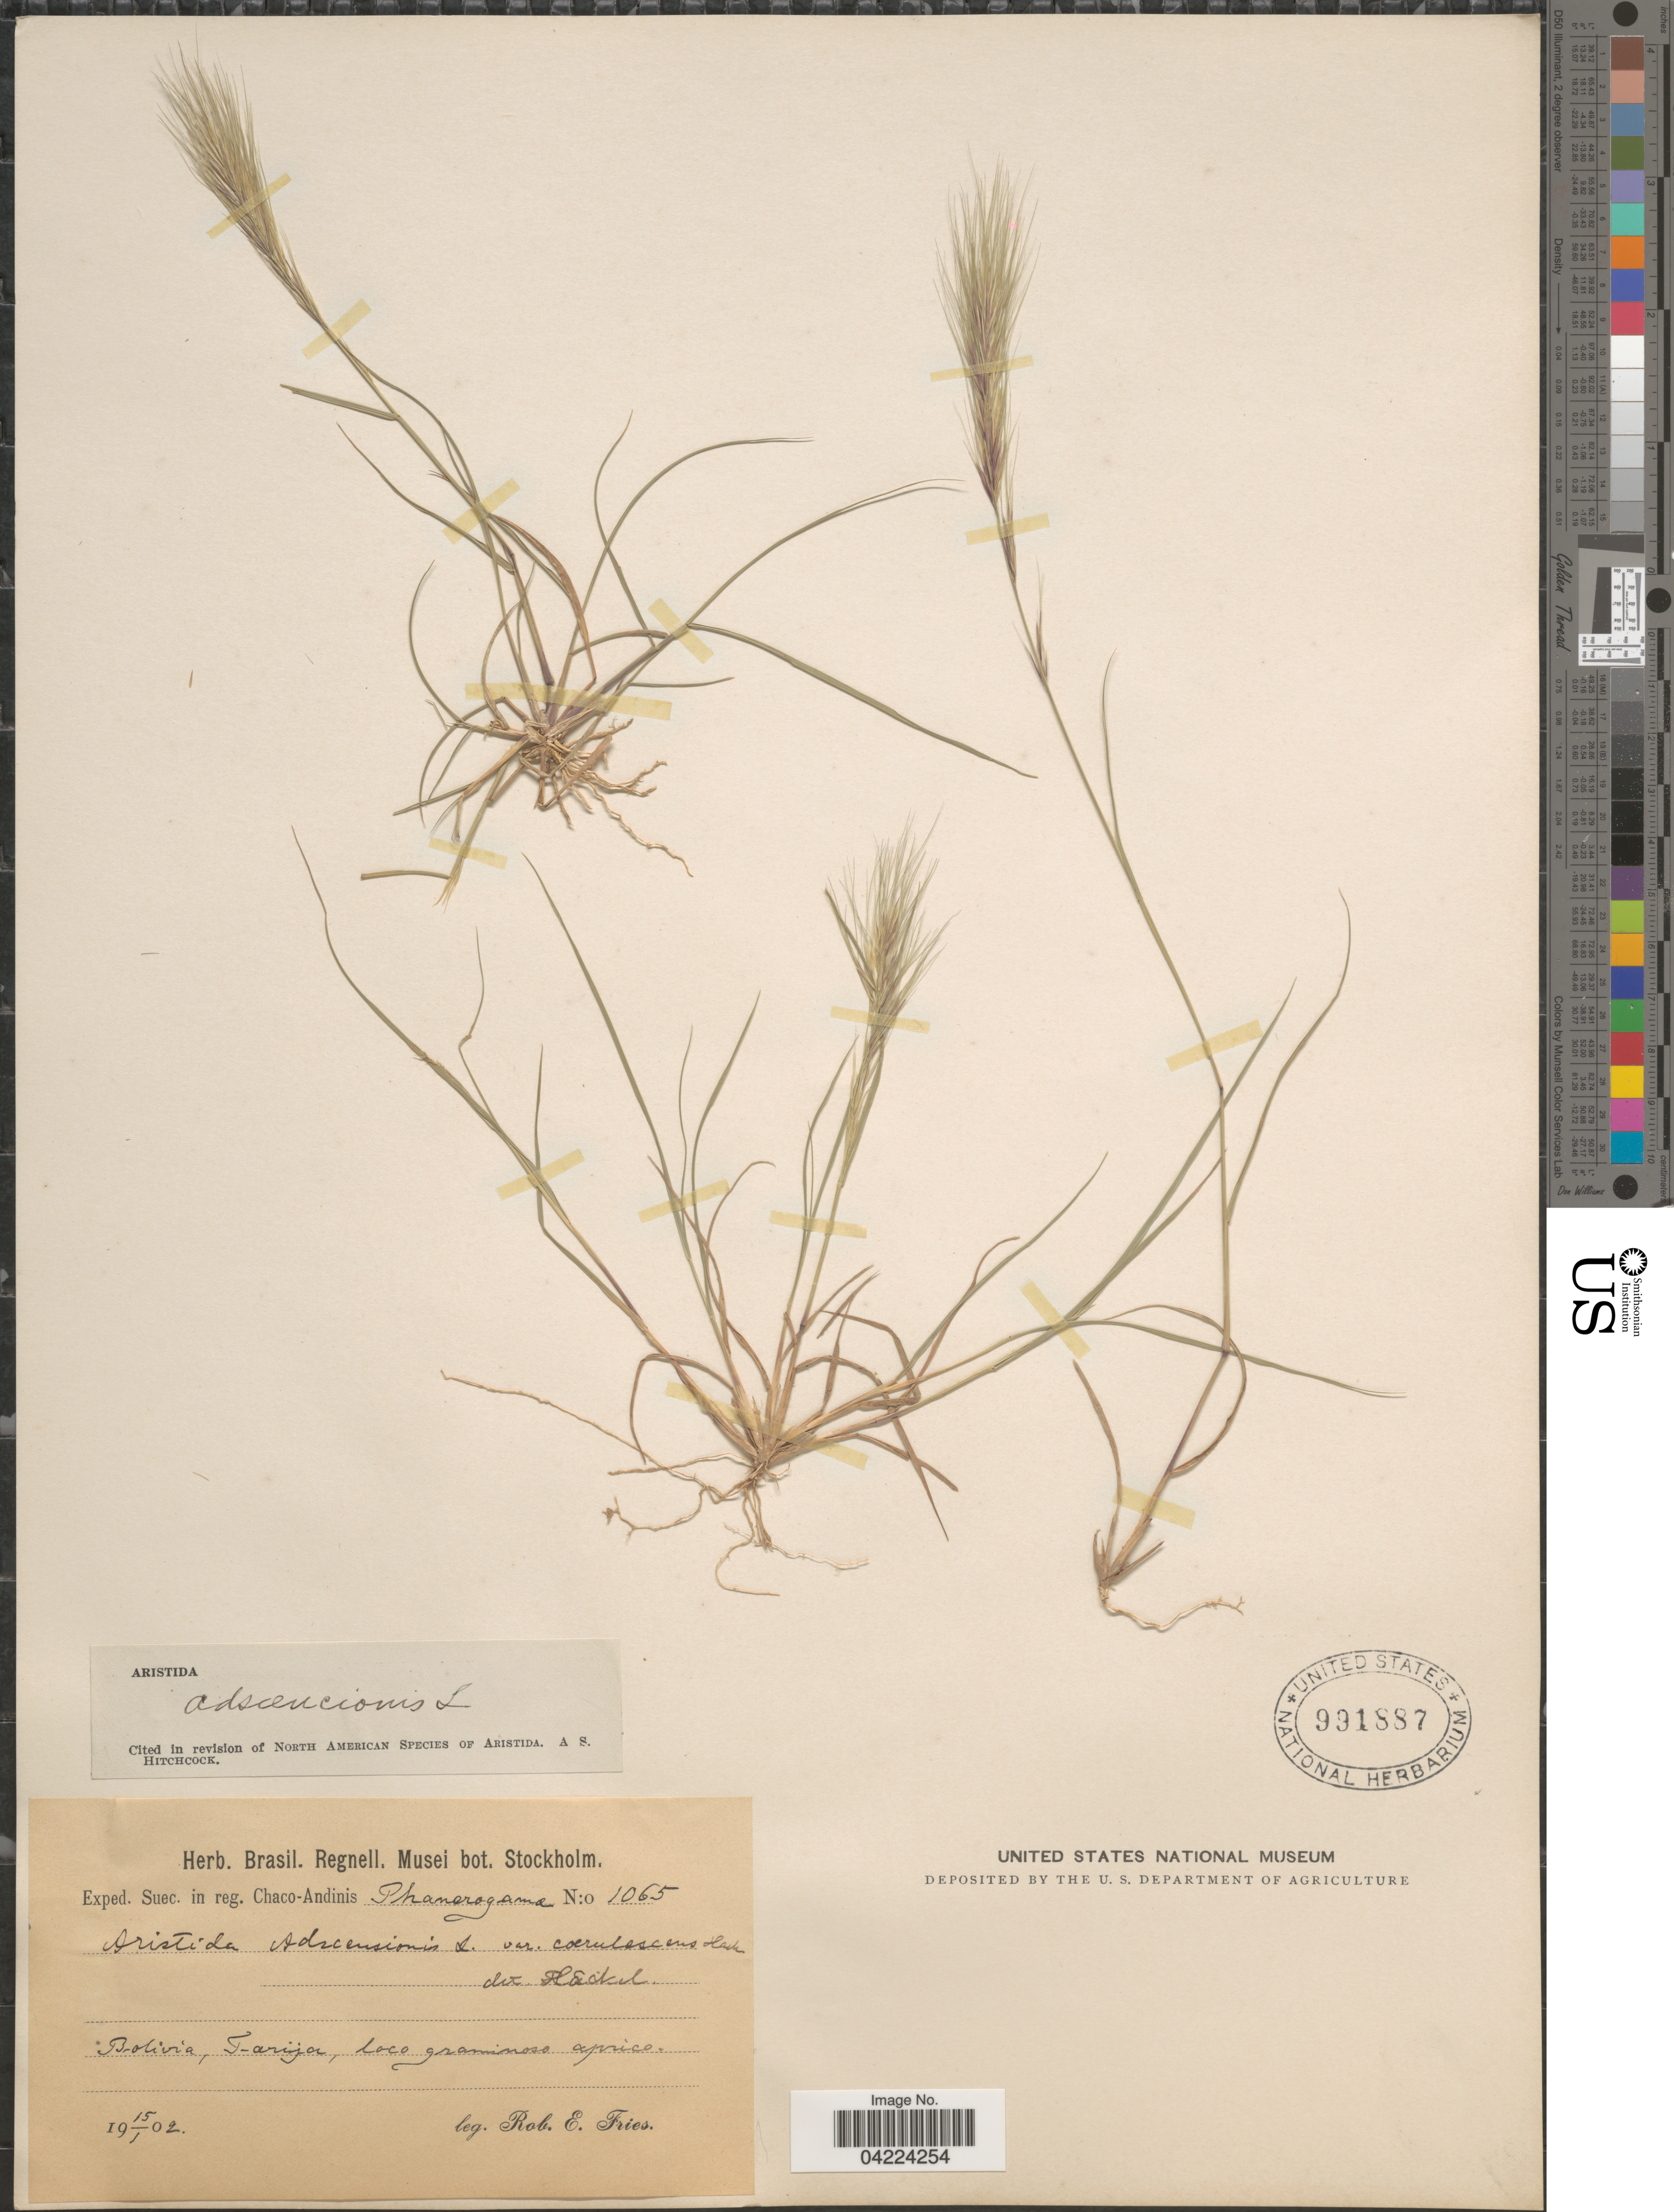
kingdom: Plantae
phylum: Tracheophyta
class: Liliopsida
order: Poales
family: Poaceae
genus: Aristida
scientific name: Aristida adscensionis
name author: L.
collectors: R. E. Fries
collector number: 1065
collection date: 1902-01-15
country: Bolivia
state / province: Tarija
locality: Exped. Suec. in reg. Chaco-Andinis Phanerogama. Loco graminoso aprico.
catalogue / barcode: US 991887